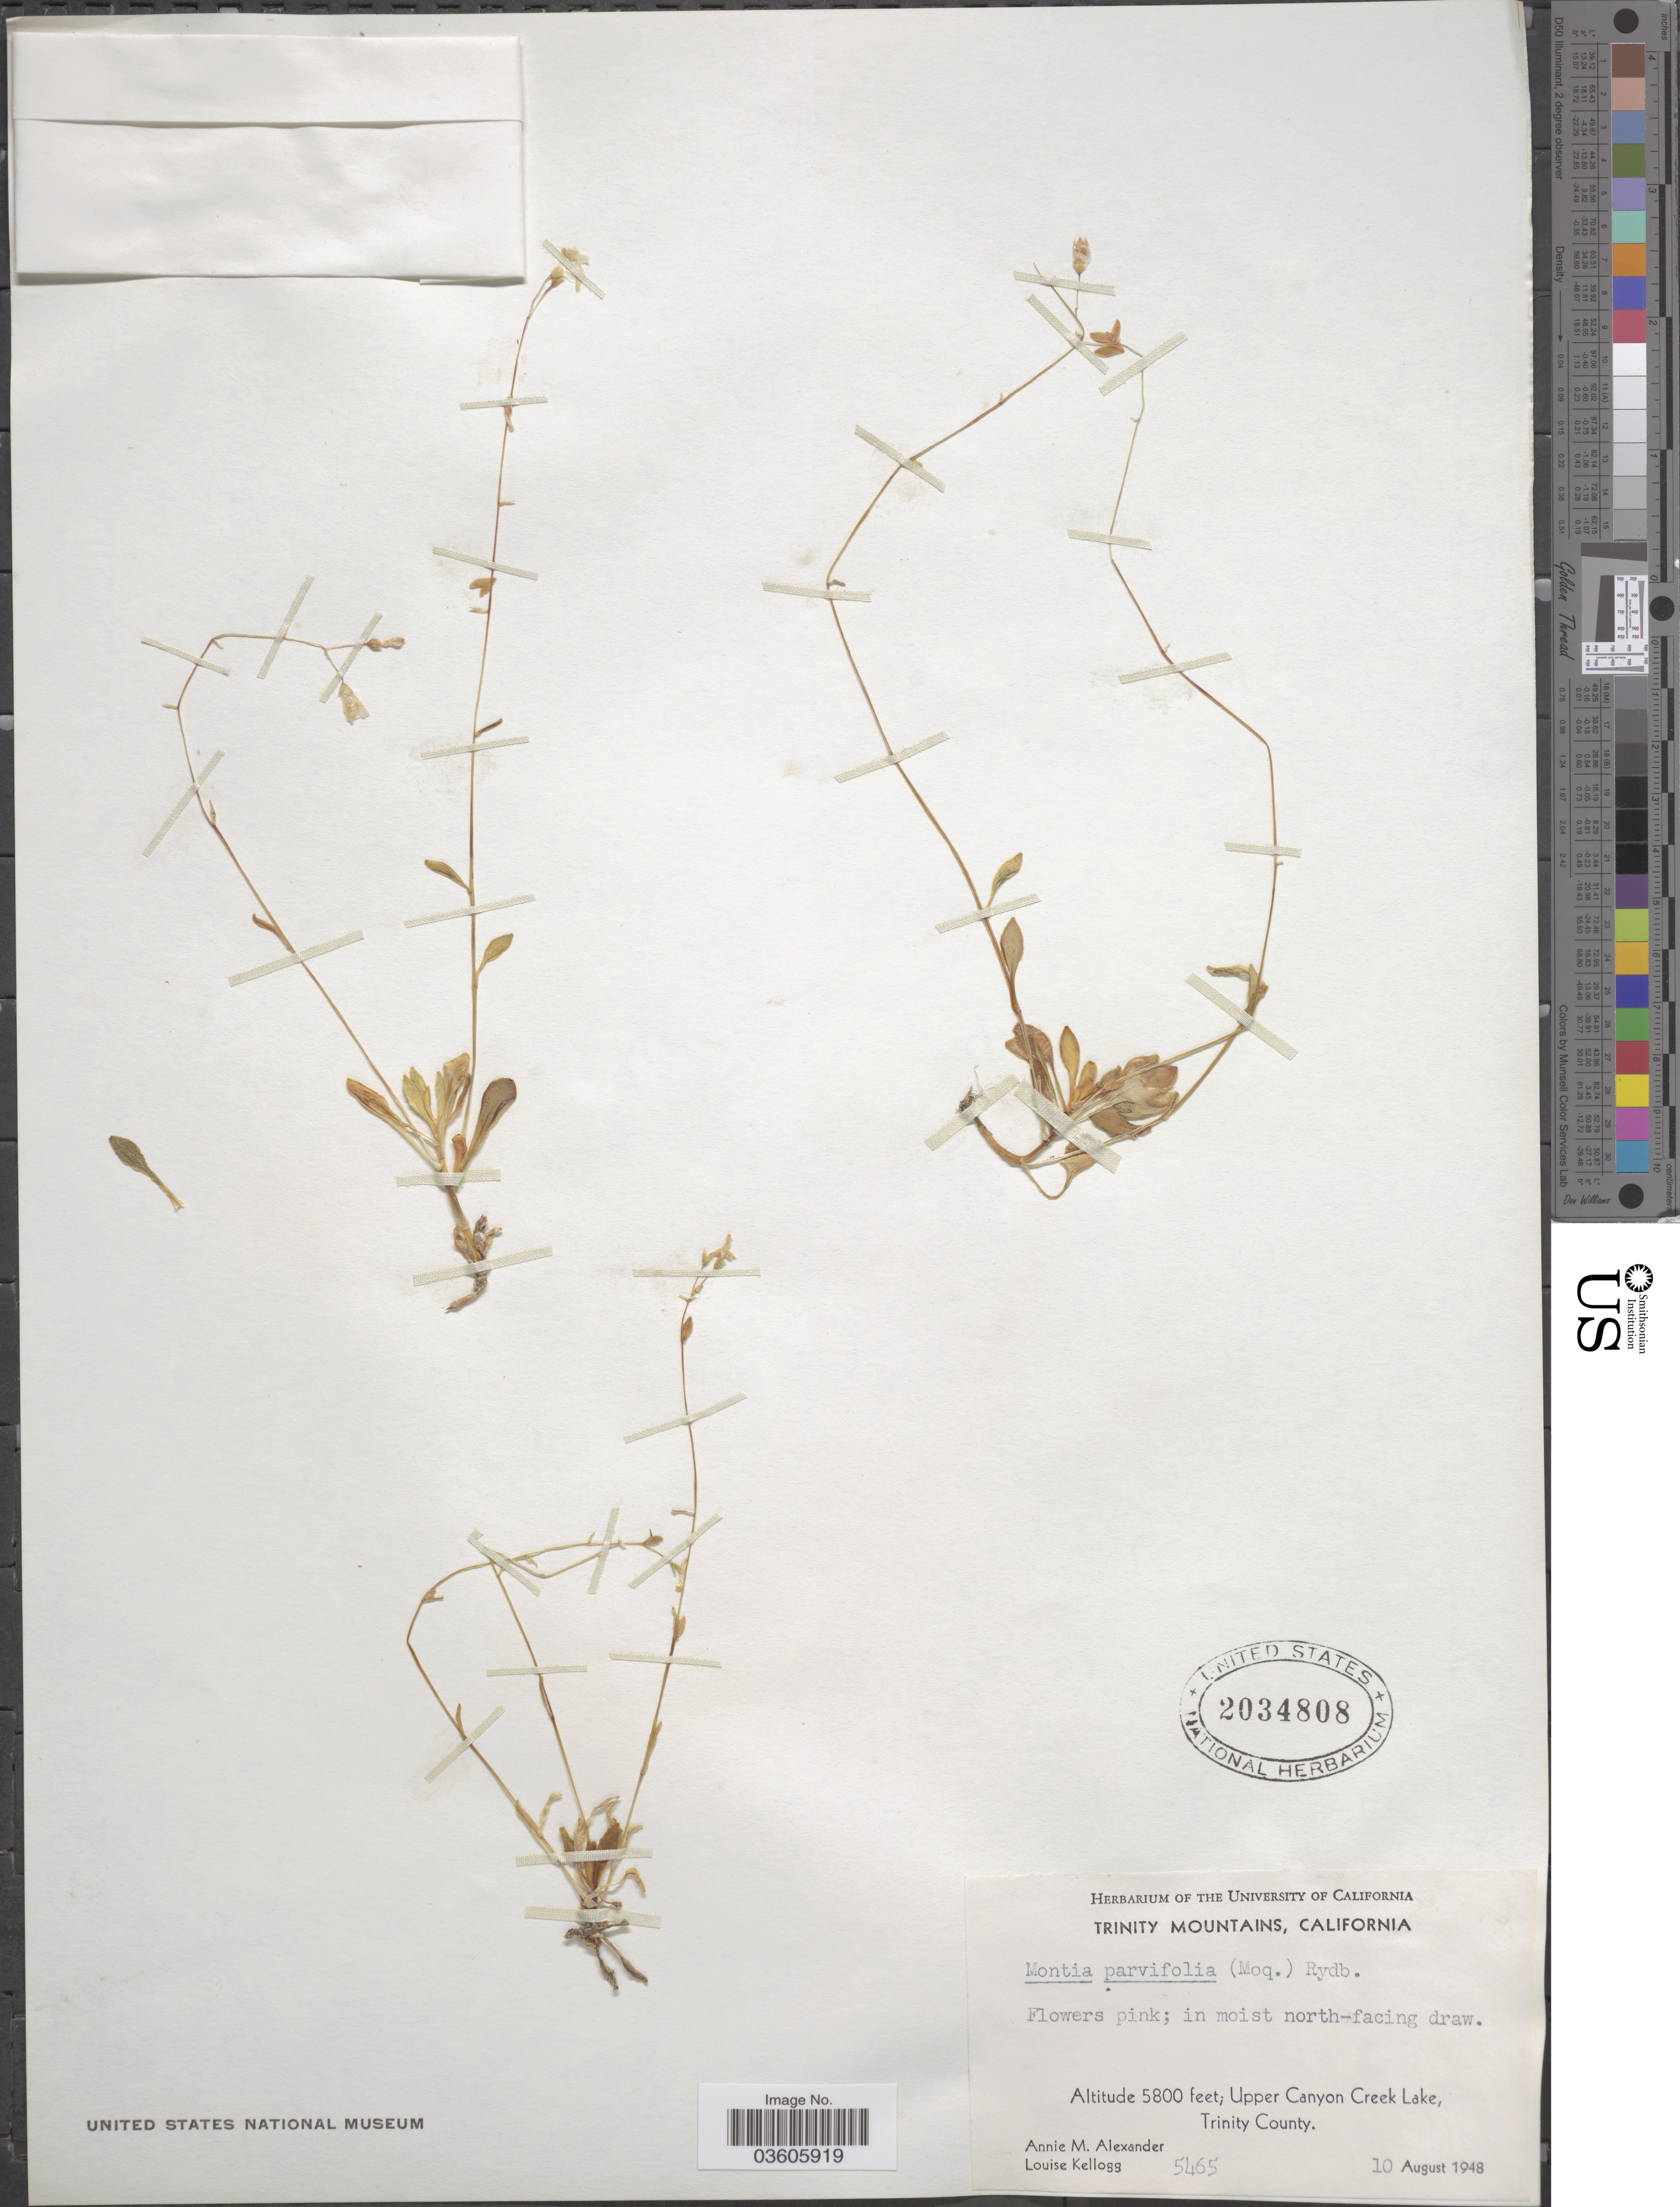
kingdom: Plantae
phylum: Tracheophyta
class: Magnoliopsida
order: Caryophyllales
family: Montiaceae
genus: Montia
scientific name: Montia parvifolia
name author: (Moc. ex DC.) Greene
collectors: A. M. Alexander & L. Kellogg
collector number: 5465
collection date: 1948-08-10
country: United States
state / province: California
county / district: Trinity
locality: Trinity Mountains. In moist north-facing draw. Upper Canyon Creek Lake, Trinity County.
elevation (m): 1768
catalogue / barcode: US 2034808